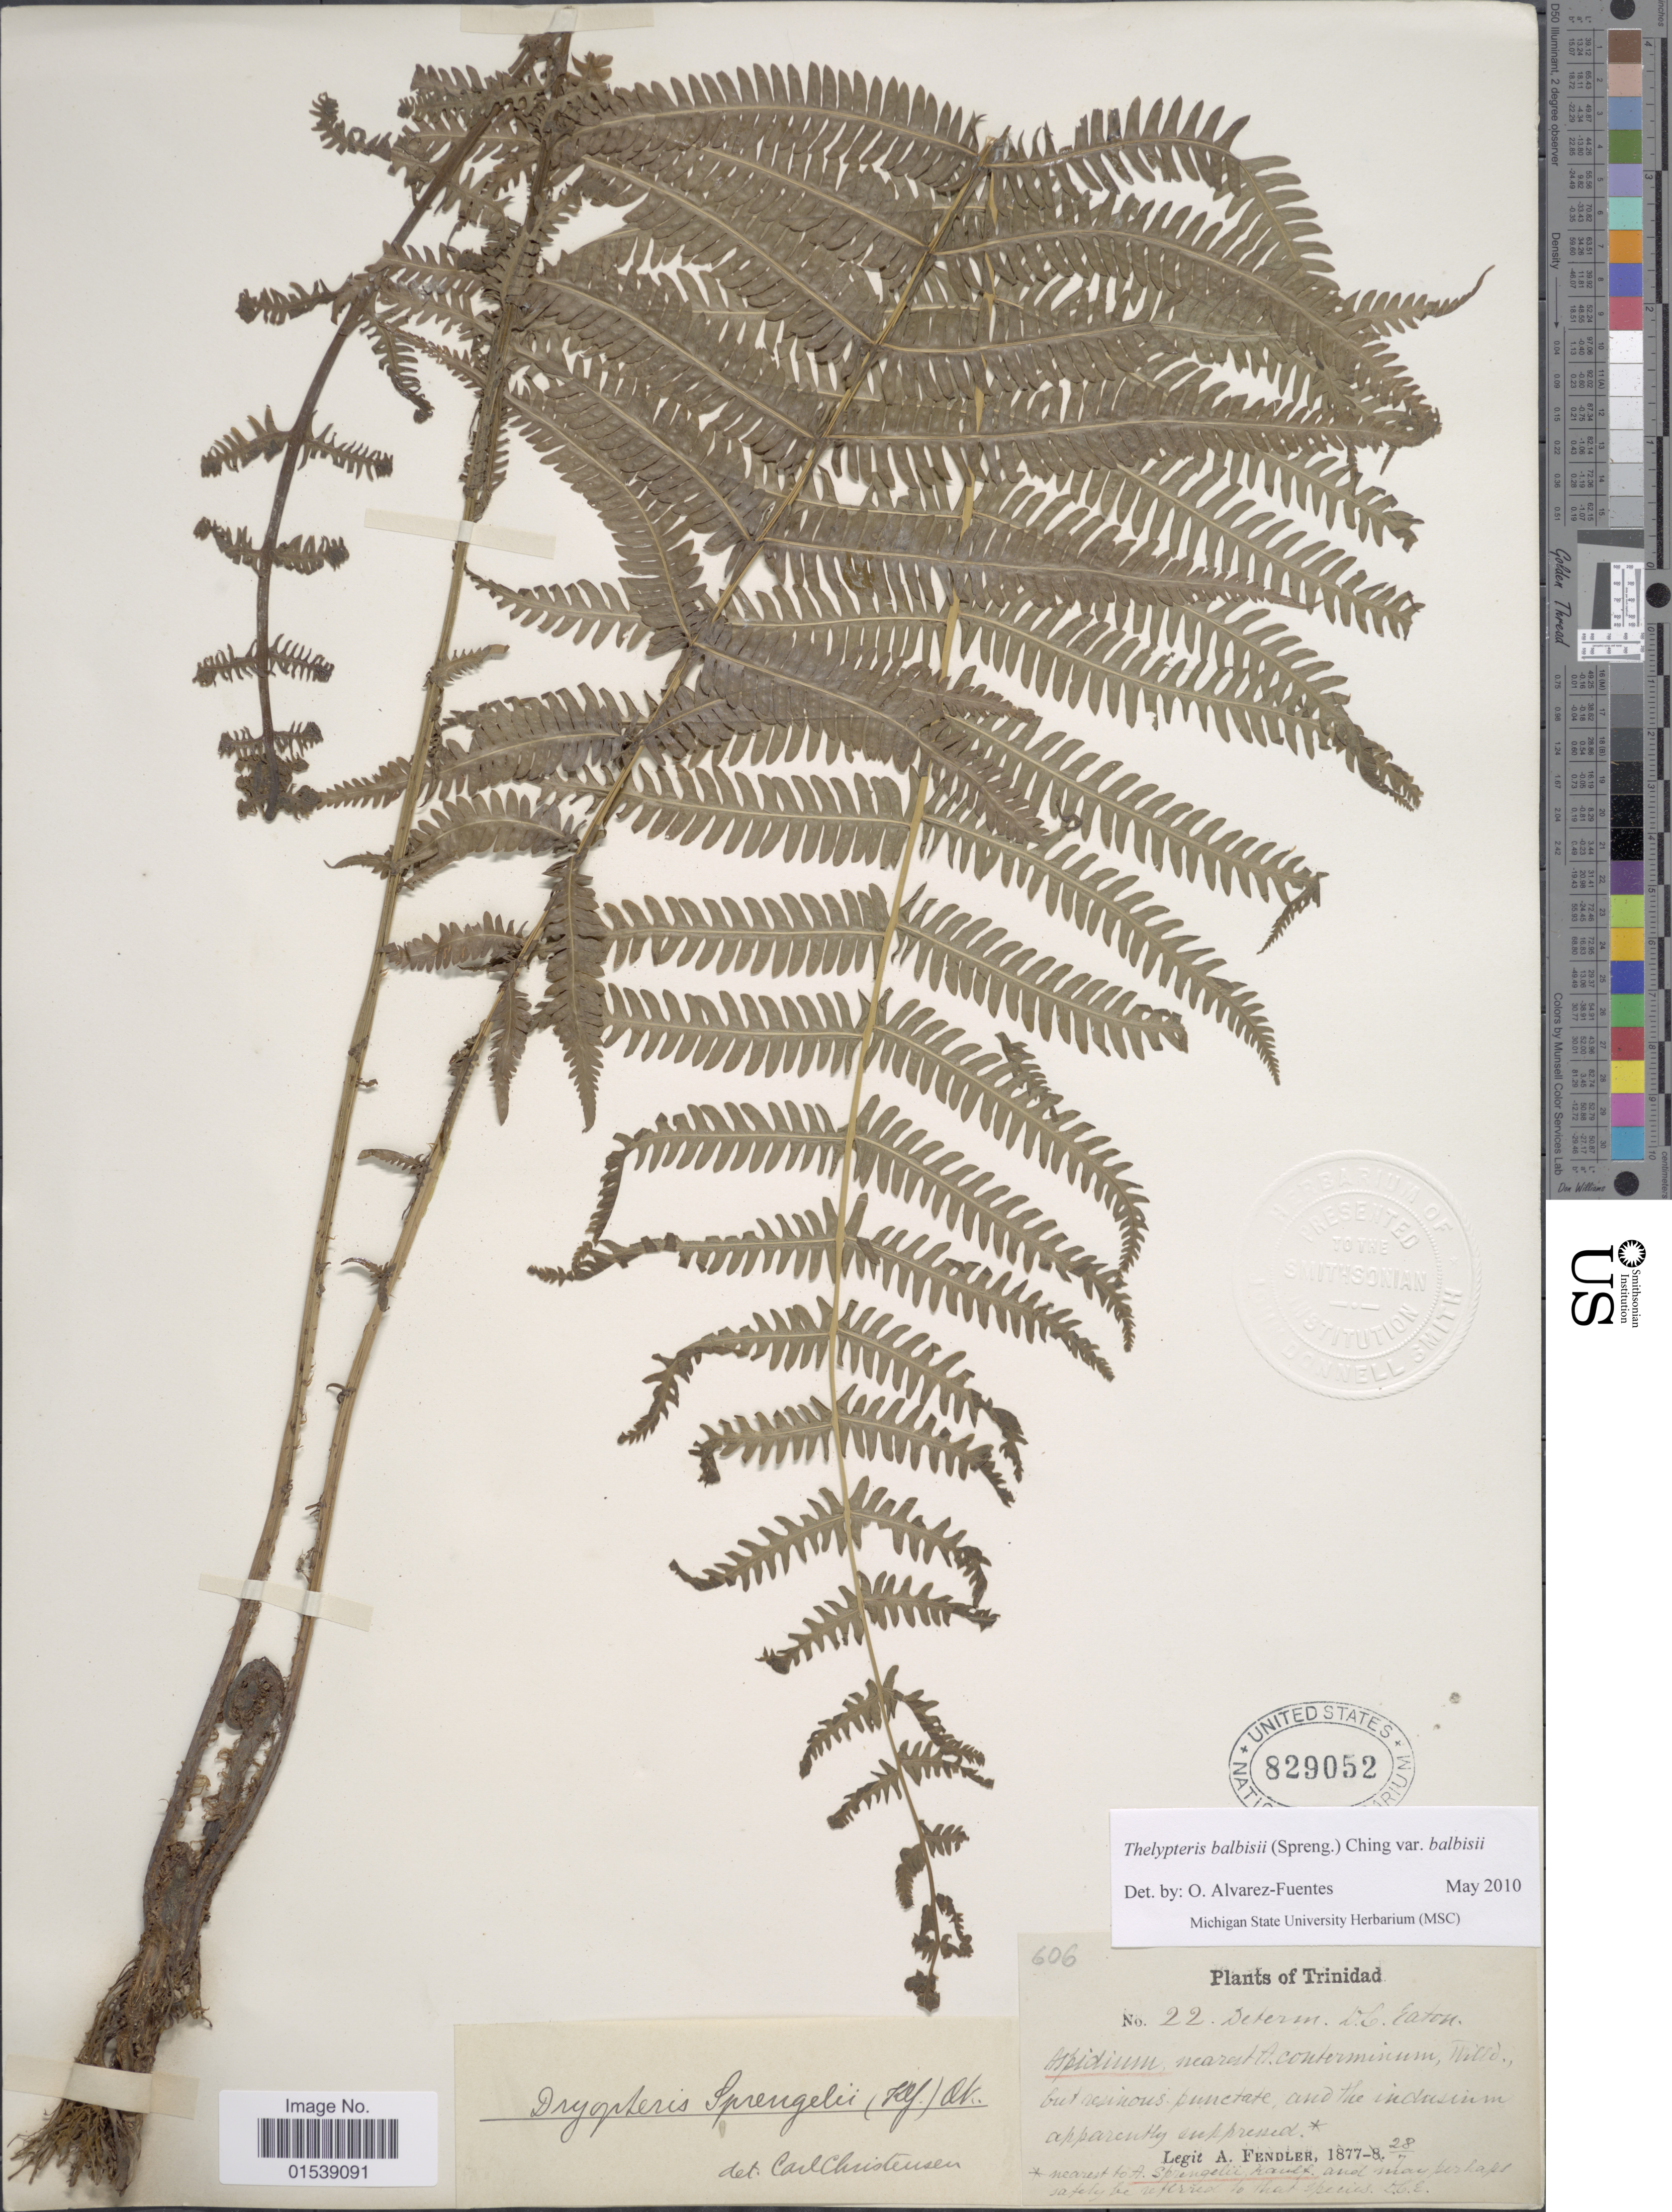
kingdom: Plantae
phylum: Tracheophyta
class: Polypodiopsida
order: Polypodiales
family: Thelypteridaceae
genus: Amauropelta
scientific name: Amauropelta balbisii (Spreng.) comb. nov., ined. 2015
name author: (Spreng.)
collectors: A. Fendler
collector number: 22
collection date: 1877-07-28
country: Trinidad and Tobago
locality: Trinidad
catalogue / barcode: US 829052